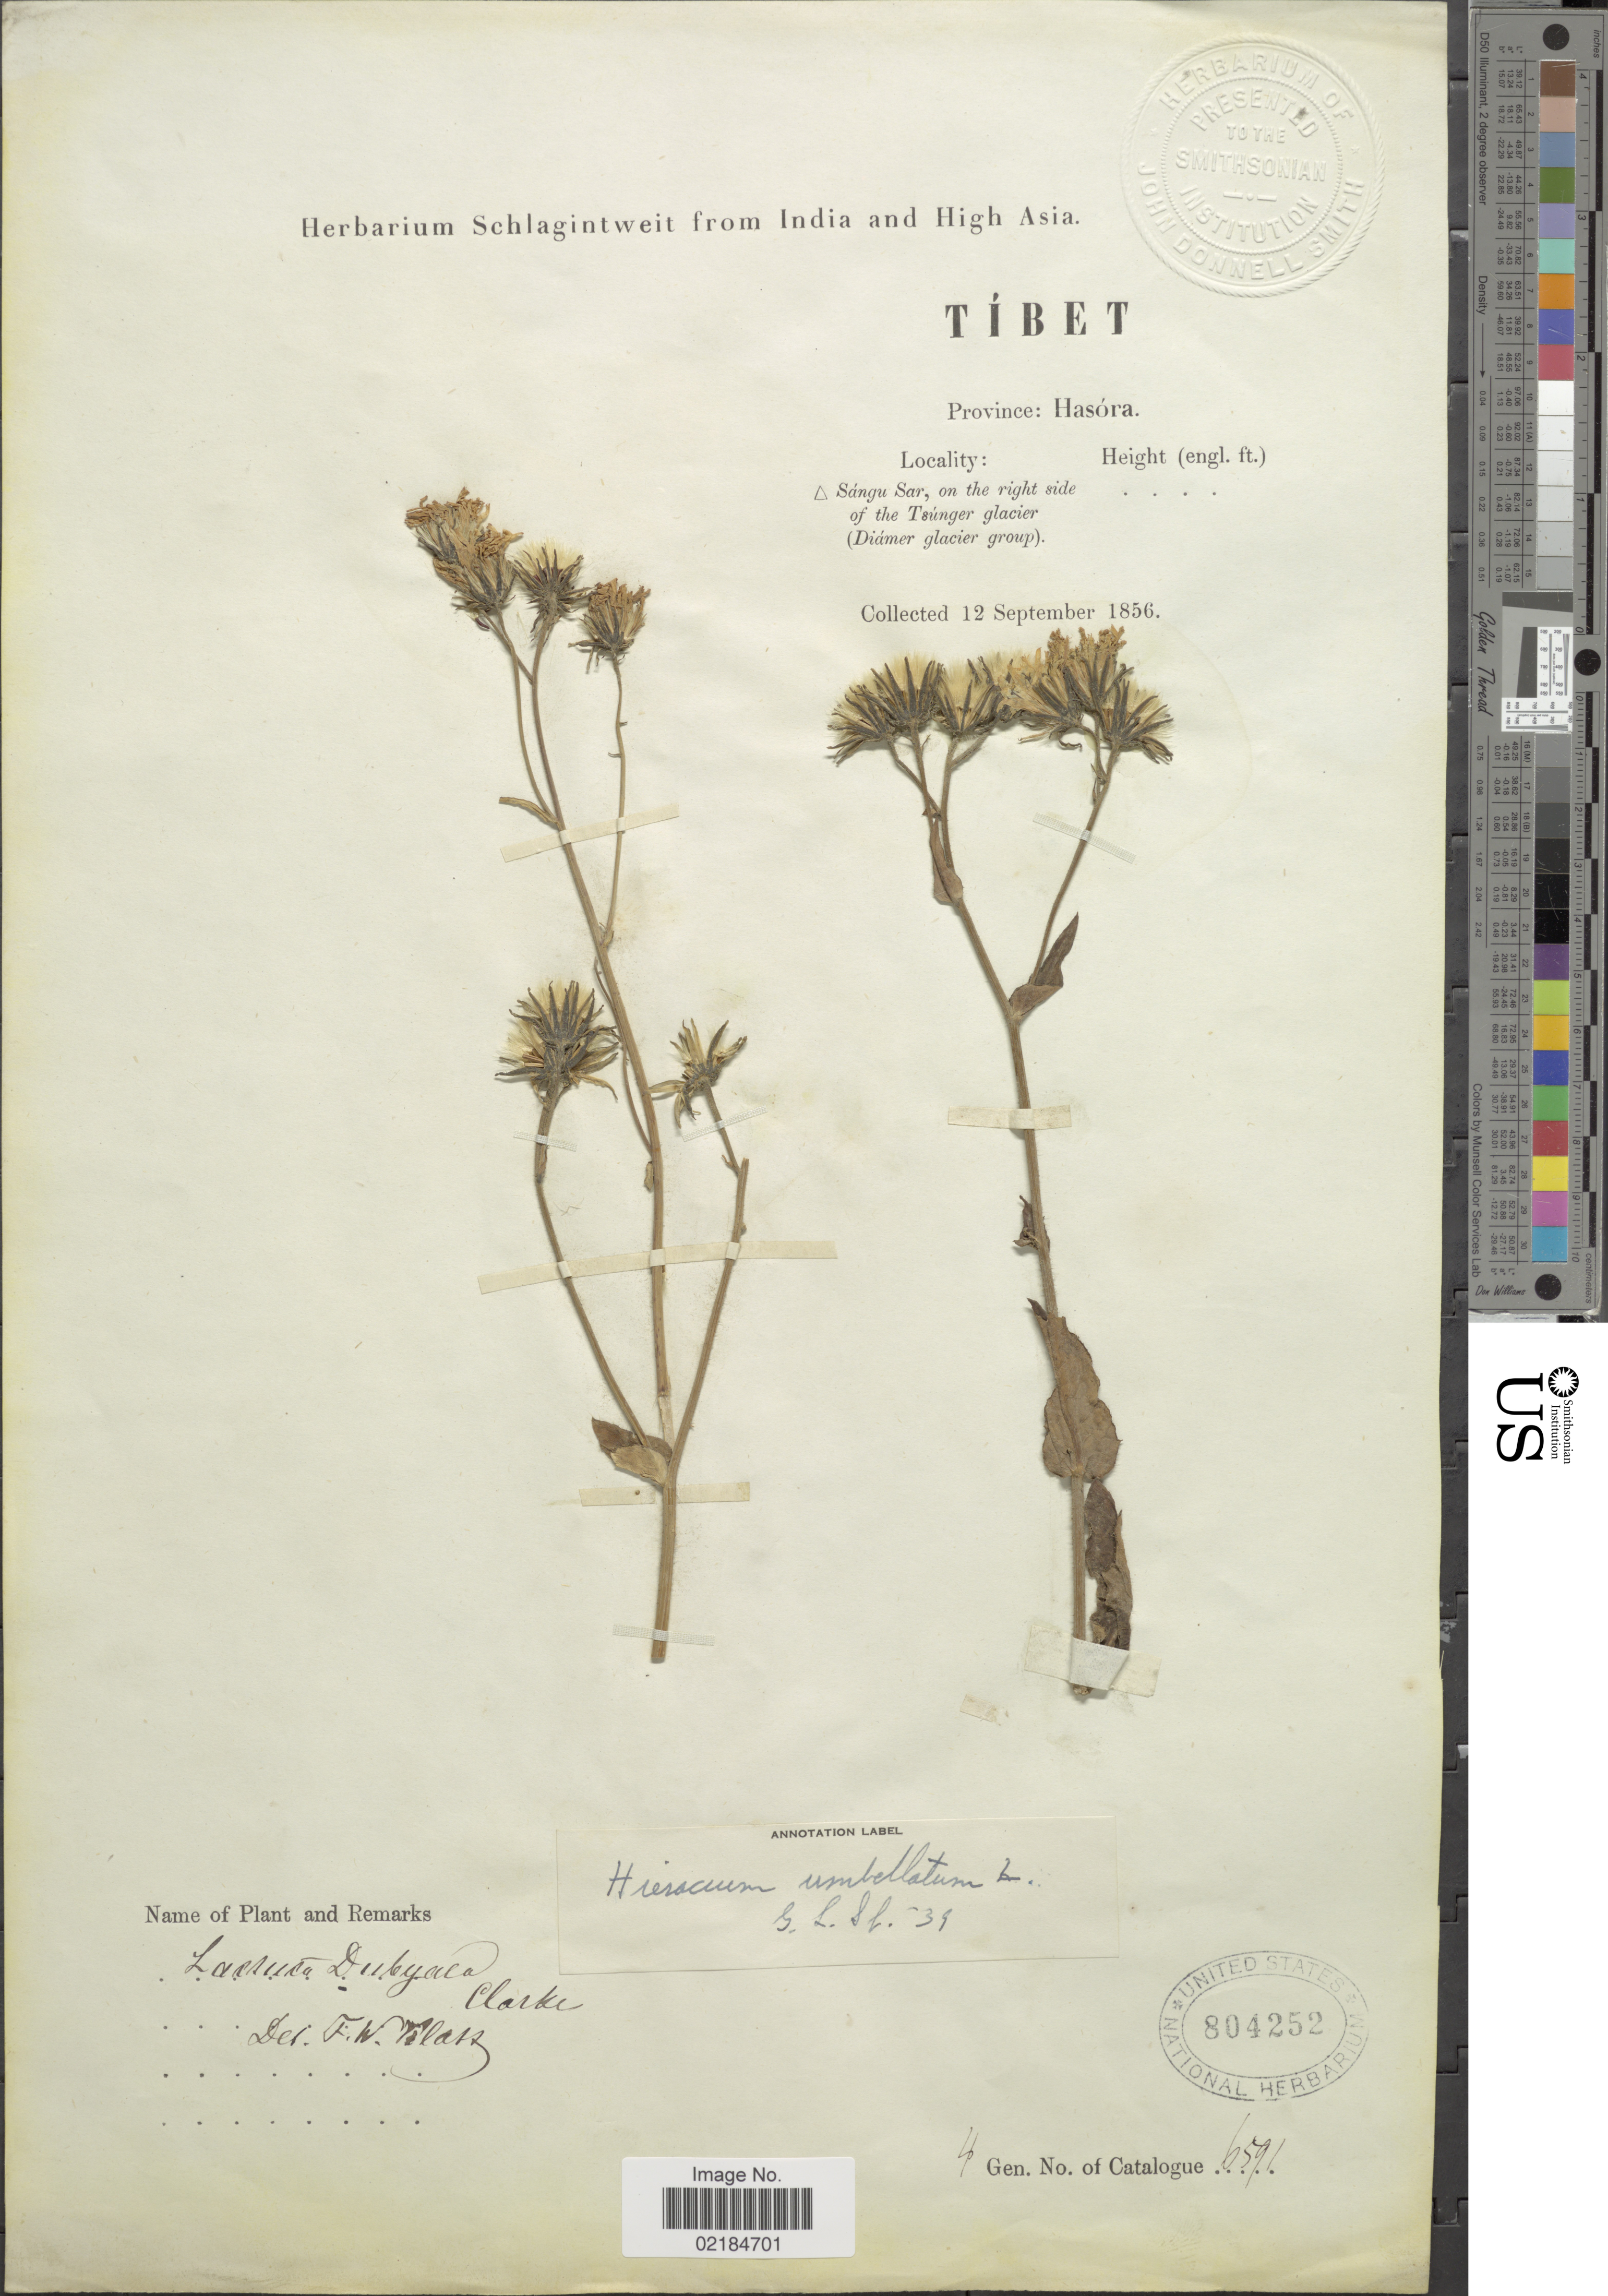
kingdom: Plantae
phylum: Tracheophyta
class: Magnoliopsida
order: Asterales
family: Asteraceae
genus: Hieracium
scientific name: Hieracium umbellatum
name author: L.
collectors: ex herb. Schlagintweit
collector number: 6591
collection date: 1856-09-12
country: China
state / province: Xizang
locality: Tibet, Hasora, Sangu Sar, on the right side of the Tsunger glacier (Diamer glacier group)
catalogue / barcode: US 804252